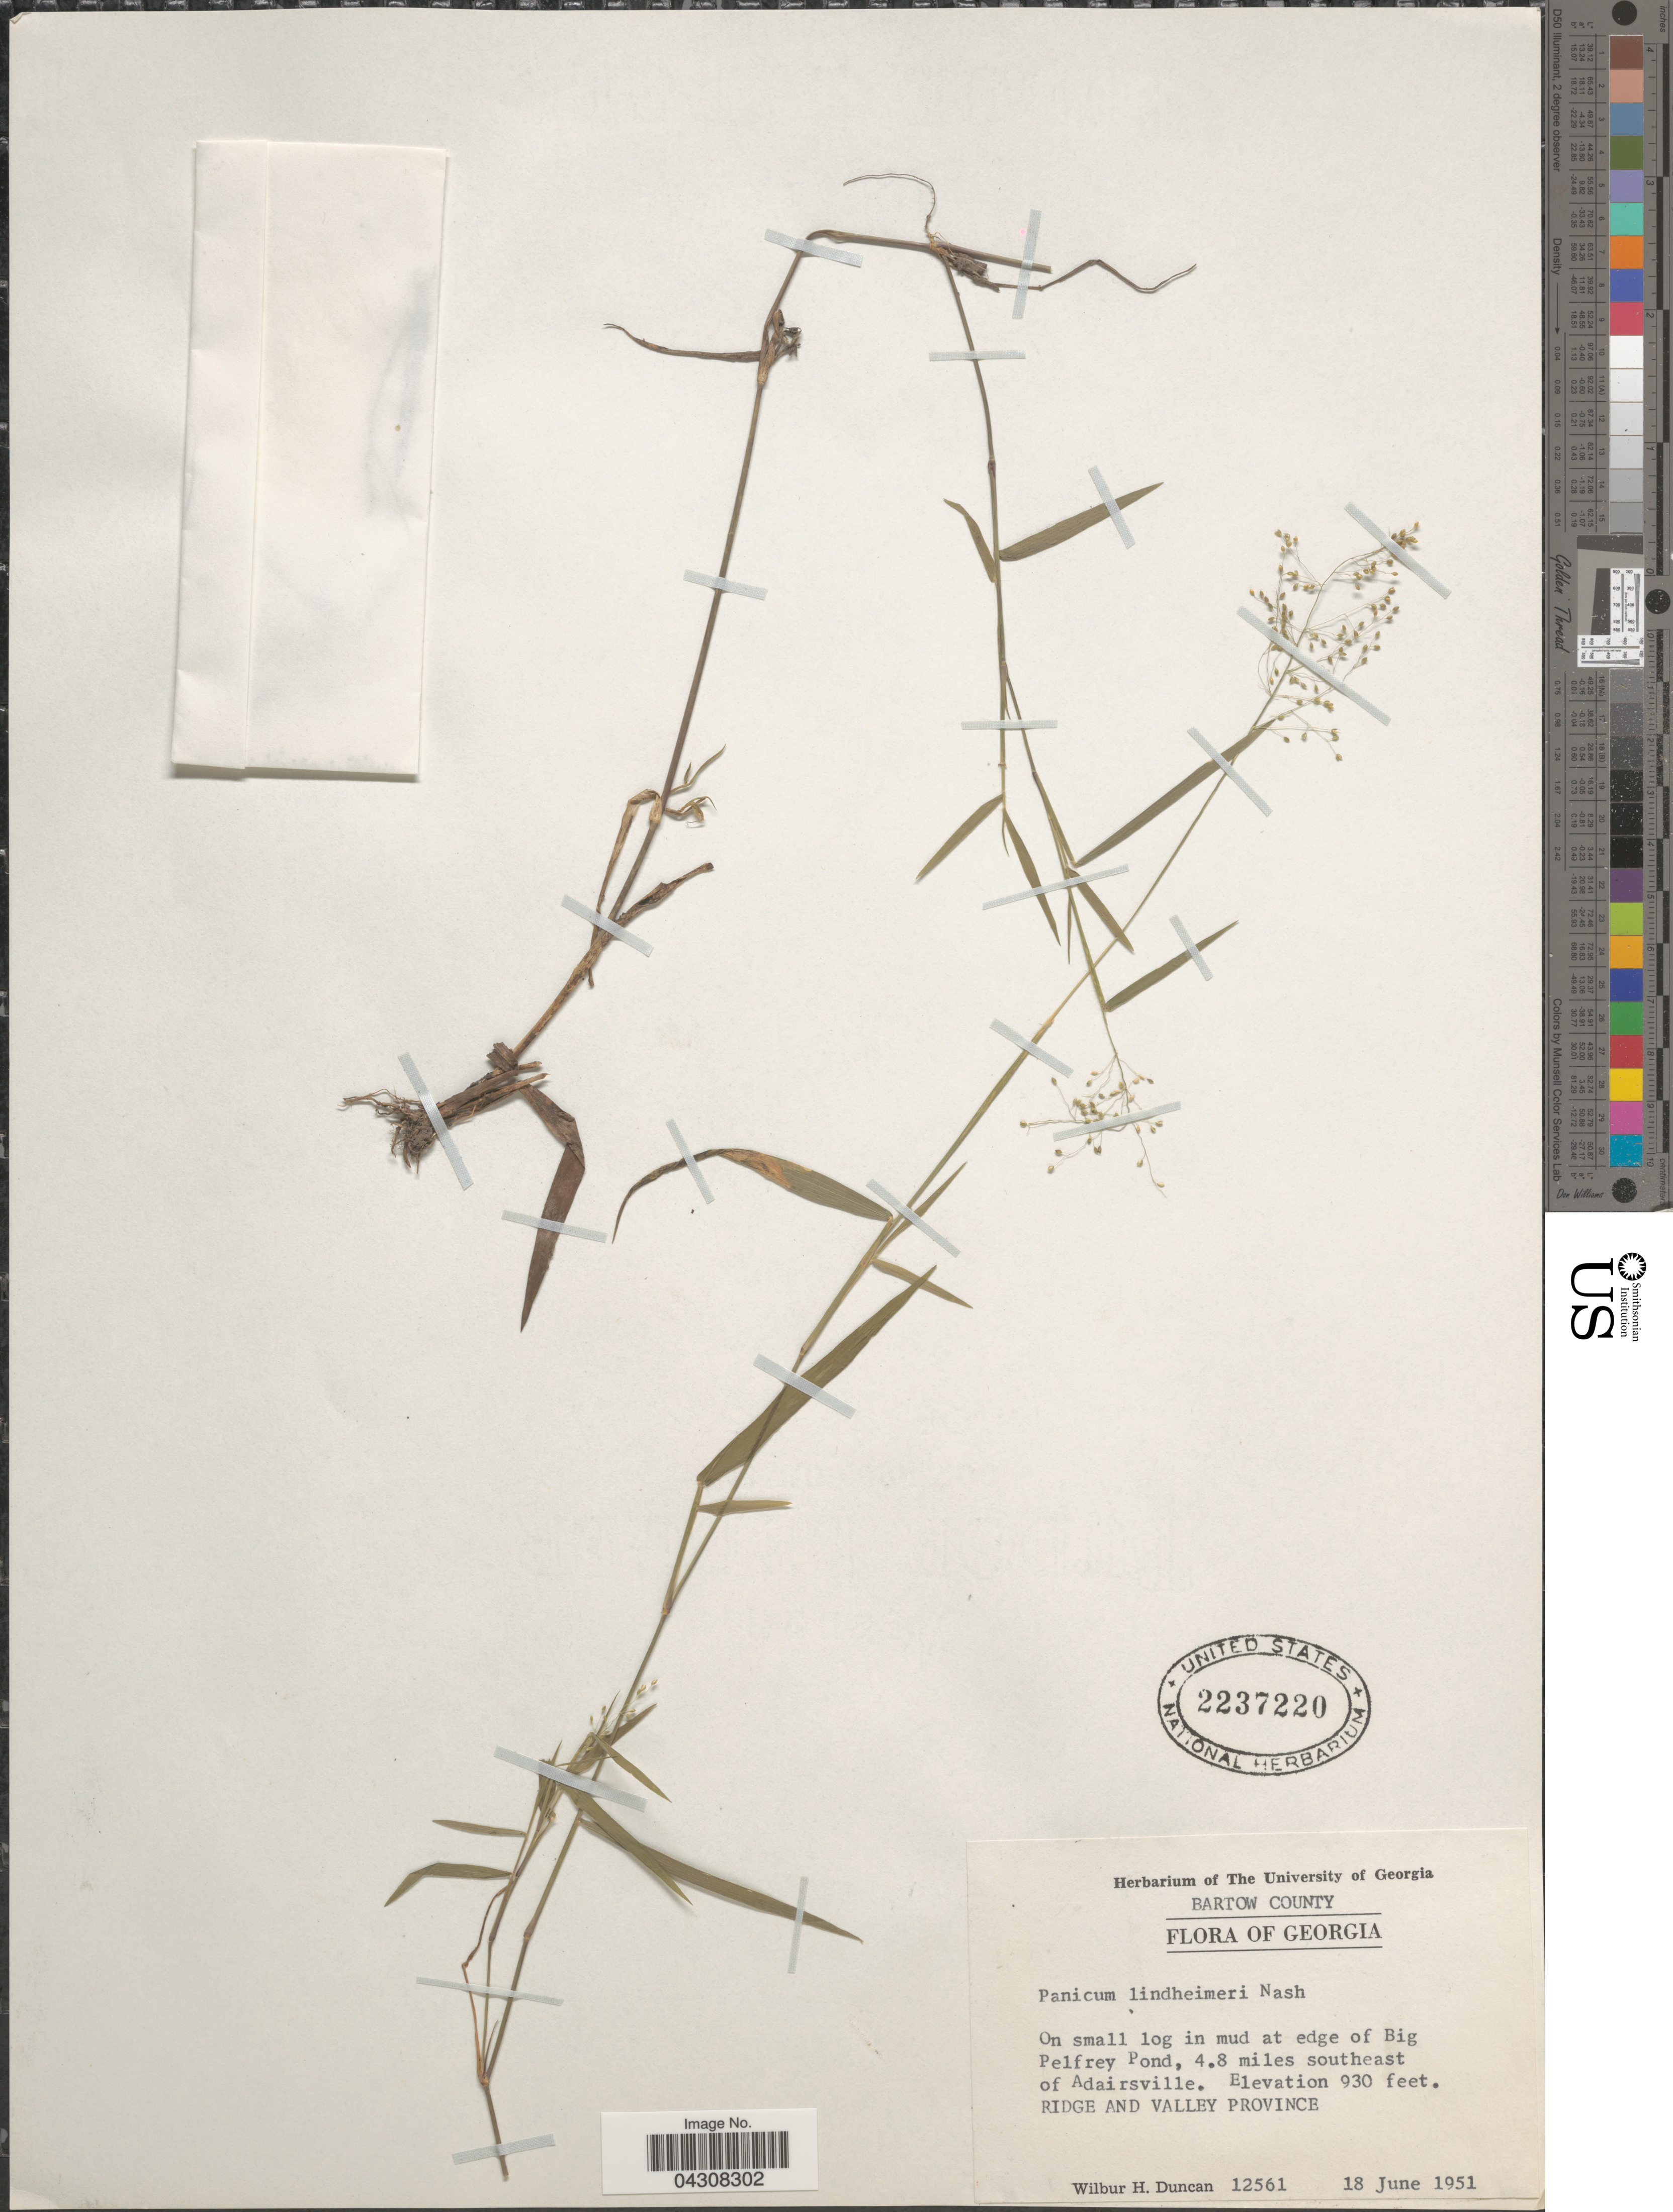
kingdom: Plantae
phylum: Tracheophyta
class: Liliopsida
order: Poales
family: Poaceae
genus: Dichanthelium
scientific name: Dichanthelium acuminatum var. acuminatum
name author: (Sw.) Gould & C.A. Clark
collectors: W. H. Duncan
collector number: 12561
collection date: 1951-06-18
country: United States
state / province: Georgia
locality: Bartow County. On small log in mud at edge of Big Pelfrey Pond, 4.8 miles southeast of Adairsville. Ridge and Valley Province.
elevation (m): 283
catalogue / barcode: US 2237220